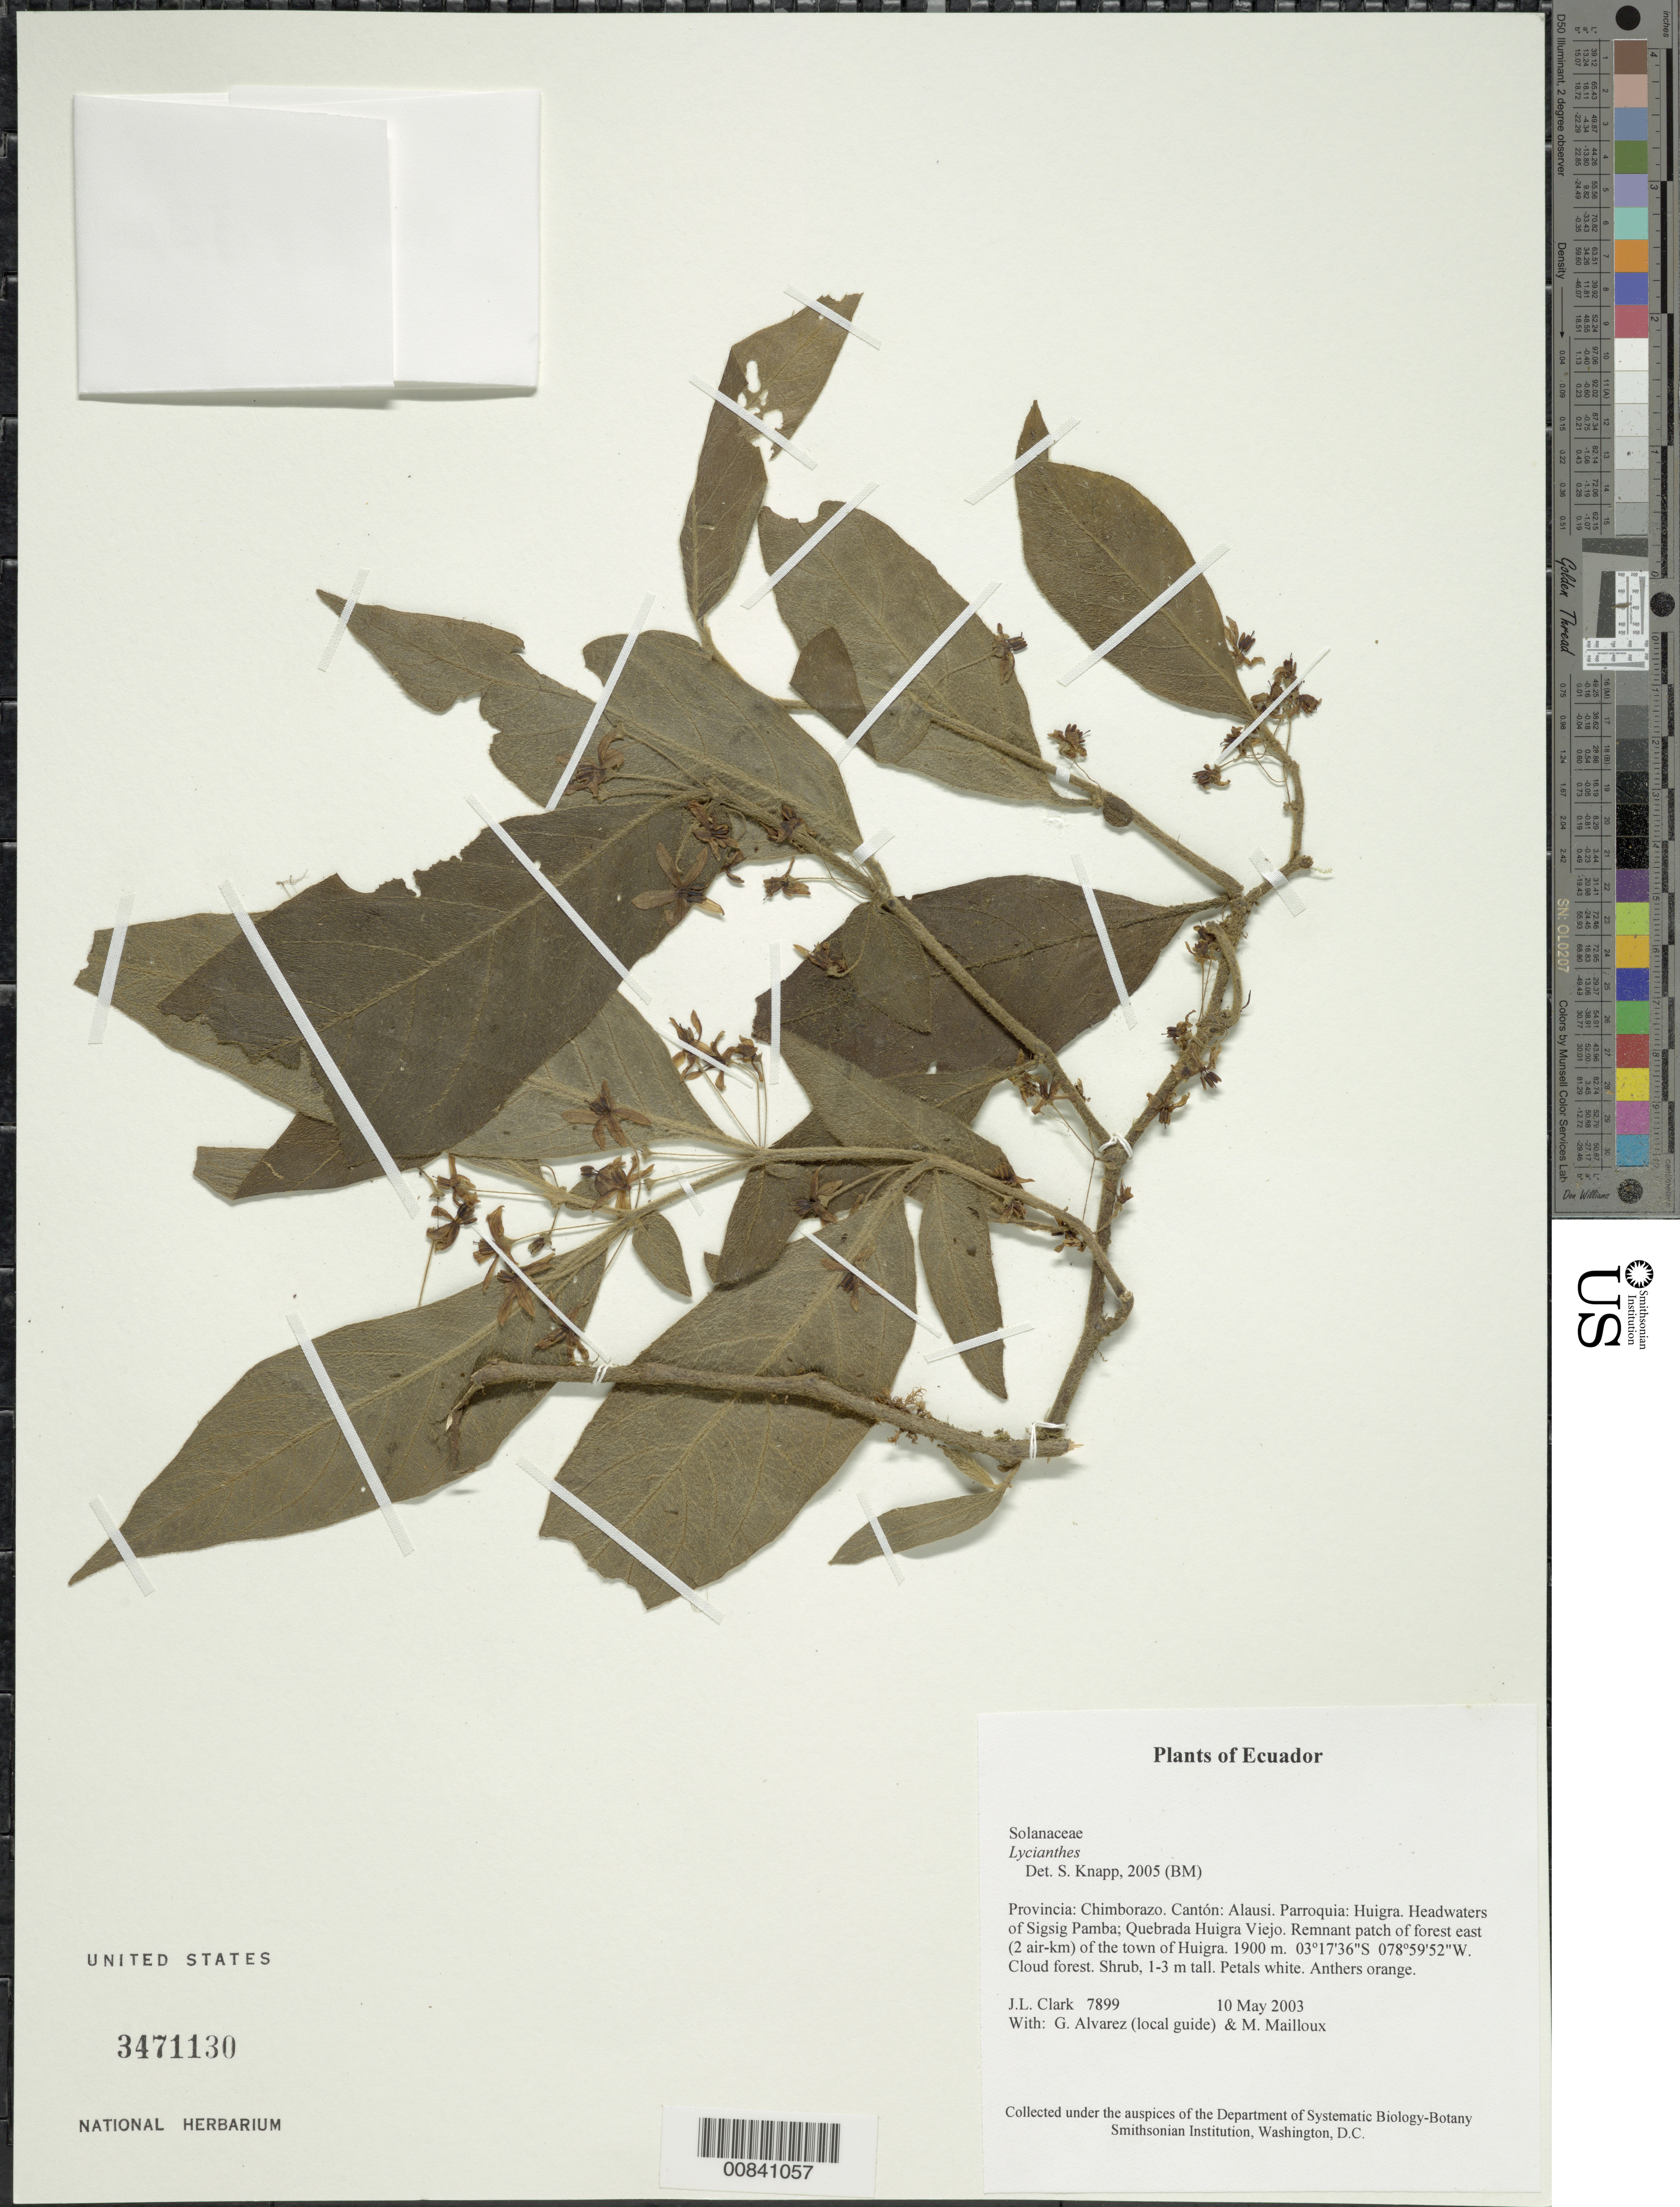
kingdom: Plantae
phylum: Tracheophyta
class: Magnoliopsida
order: Solanales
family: Solanaceae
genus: Lycianthes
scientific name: Lycianthes sp.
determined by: Knapp, S. D.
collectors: J. L. Clark, G. Alvarez (local guide) & M. Mailloux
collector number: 07899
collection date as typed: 10 May 2003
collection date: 2003-05-10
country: Ecuador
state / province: Chimborazo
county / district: Alausi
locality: Parroquia: Huigra. Headwaters of Sigsig Pamba; Quebrada Huigra Viejo. Remnant patch of forest east (2 air-km) of the town of Huigra.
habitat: Cloud forest.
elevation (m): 1900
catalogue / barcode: US 3471130